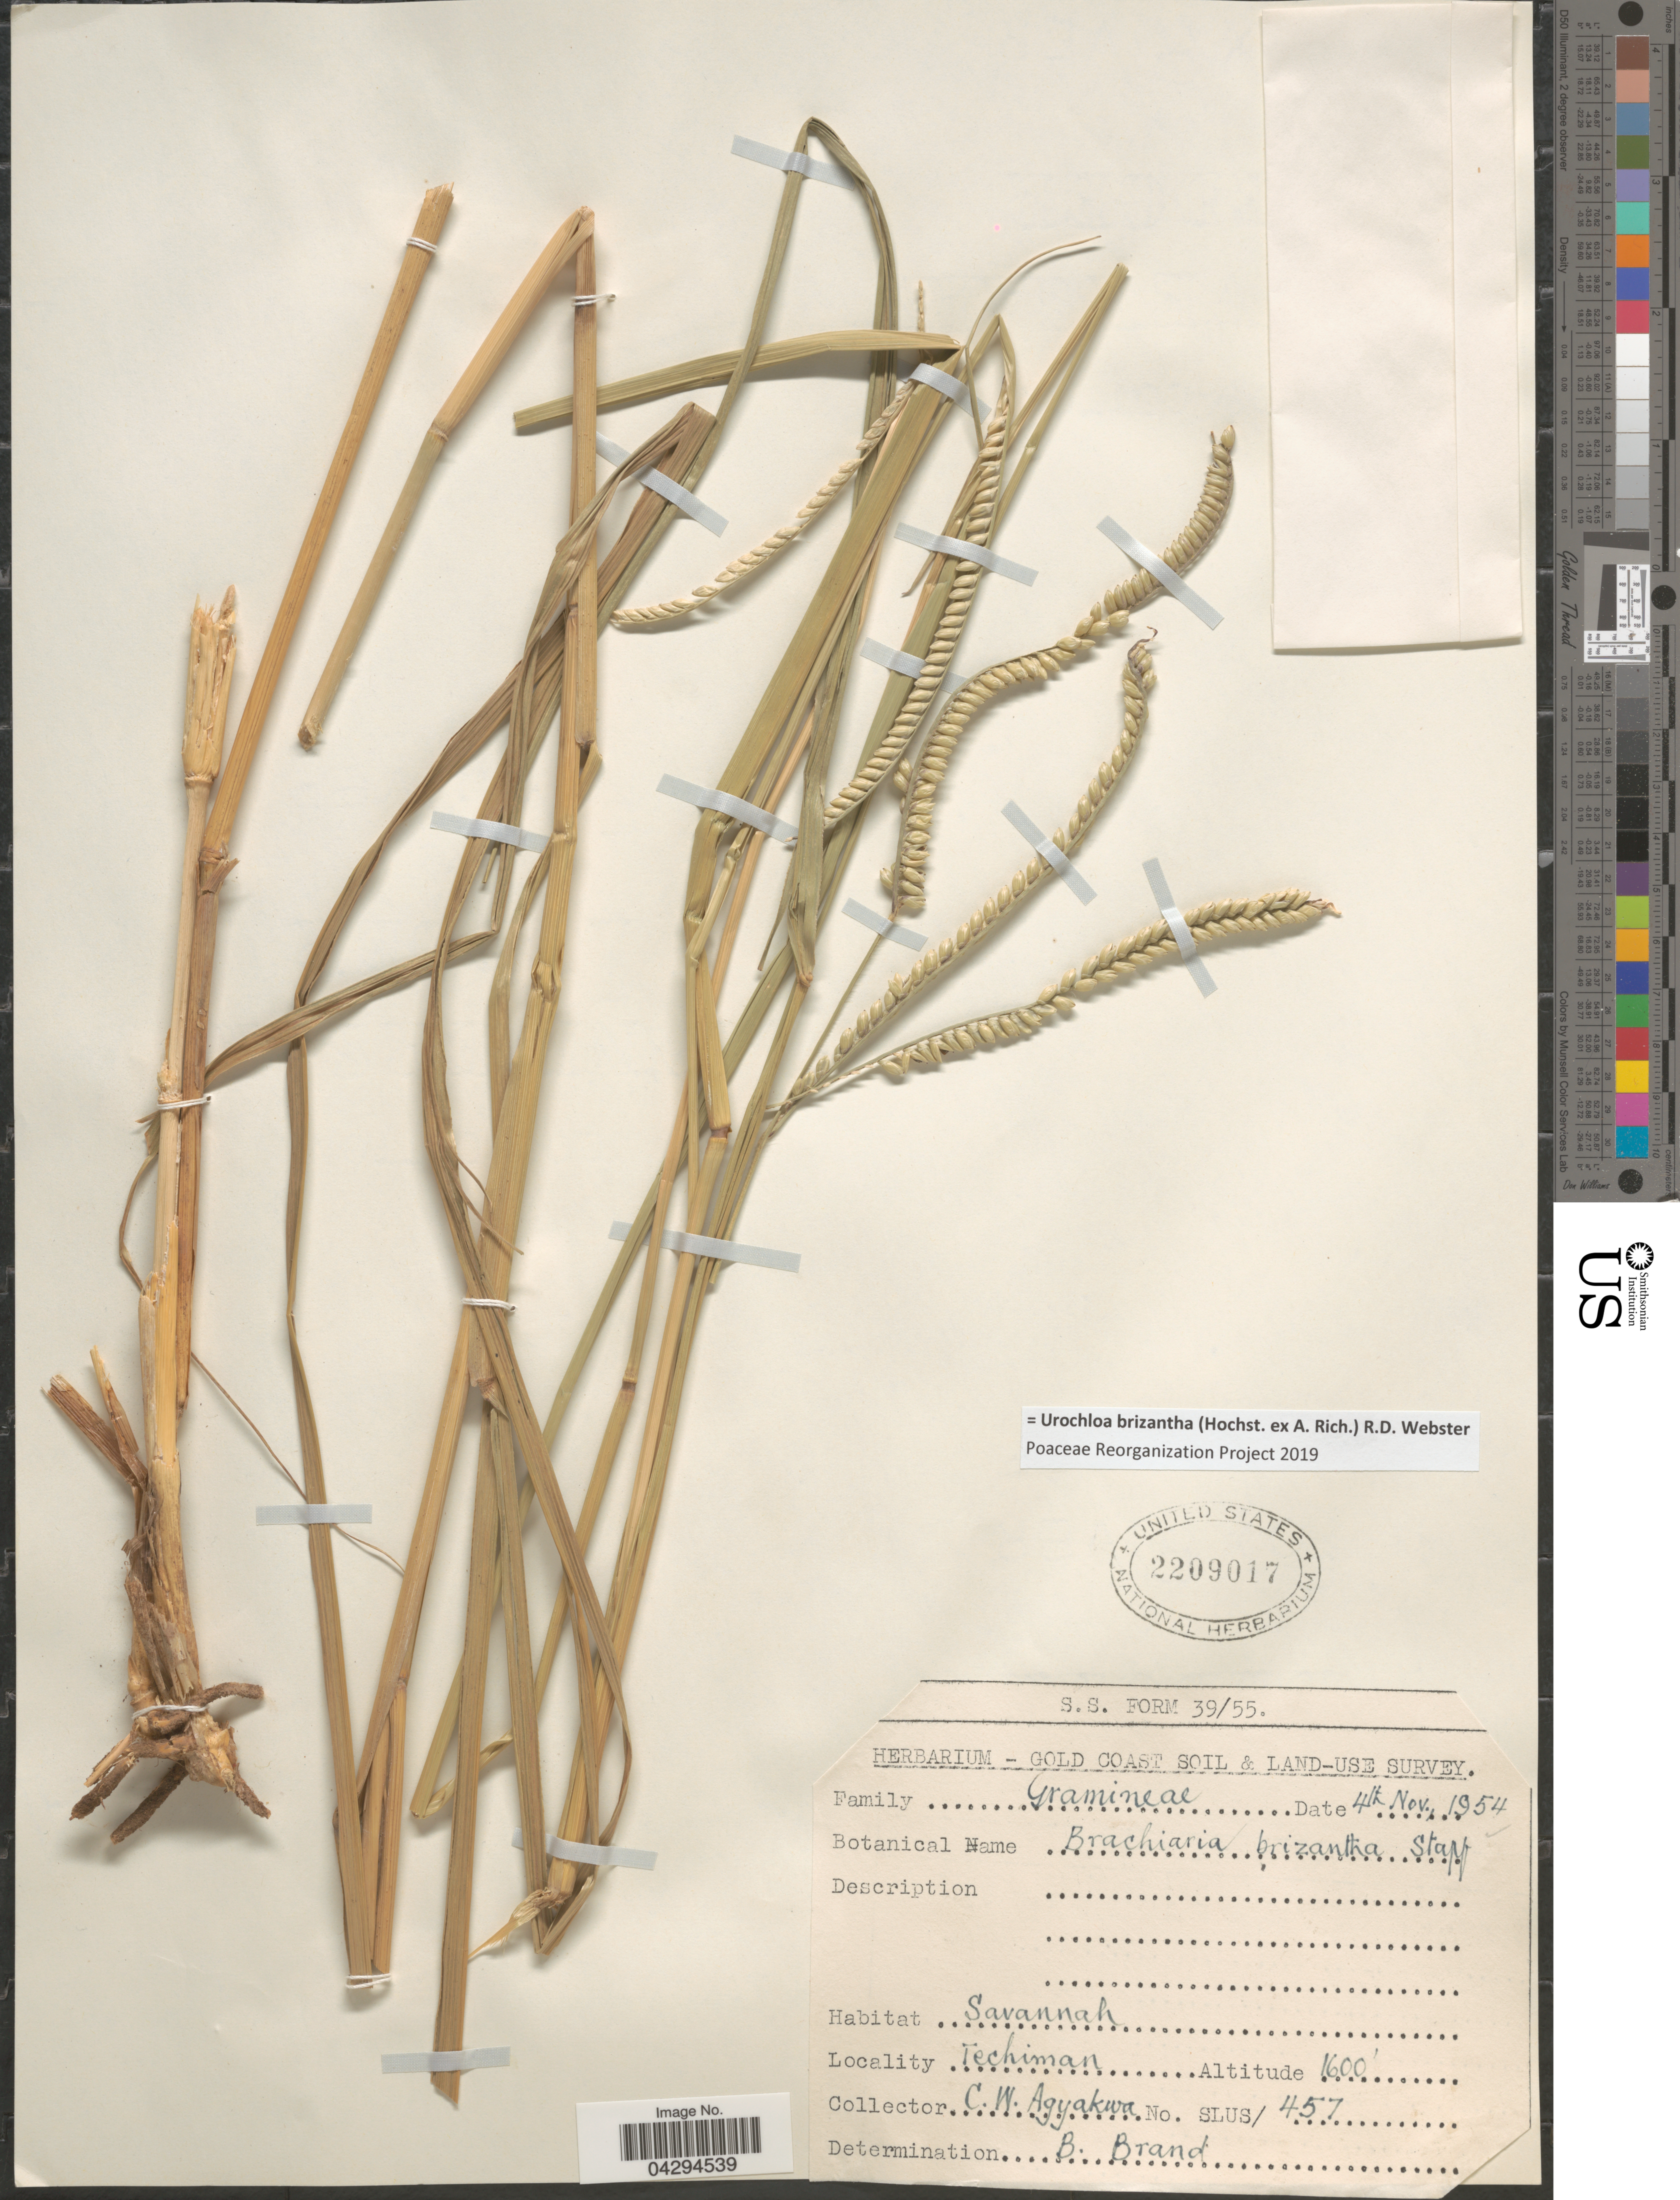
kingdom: Plantae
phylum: Tracheophyta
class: Liliopsida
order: Poales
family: Poaceae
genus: Urochloa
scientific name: Urochloa brizantha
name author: (Hochst. ex A. Rich.) R.D. Webster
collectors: C. Agyakwa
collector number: SLUS/457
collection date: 1954-11-04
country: Ghana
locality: Gold Coast Soil & Land-use Survey. Techiman.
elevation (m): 488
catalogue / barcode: US 2209017